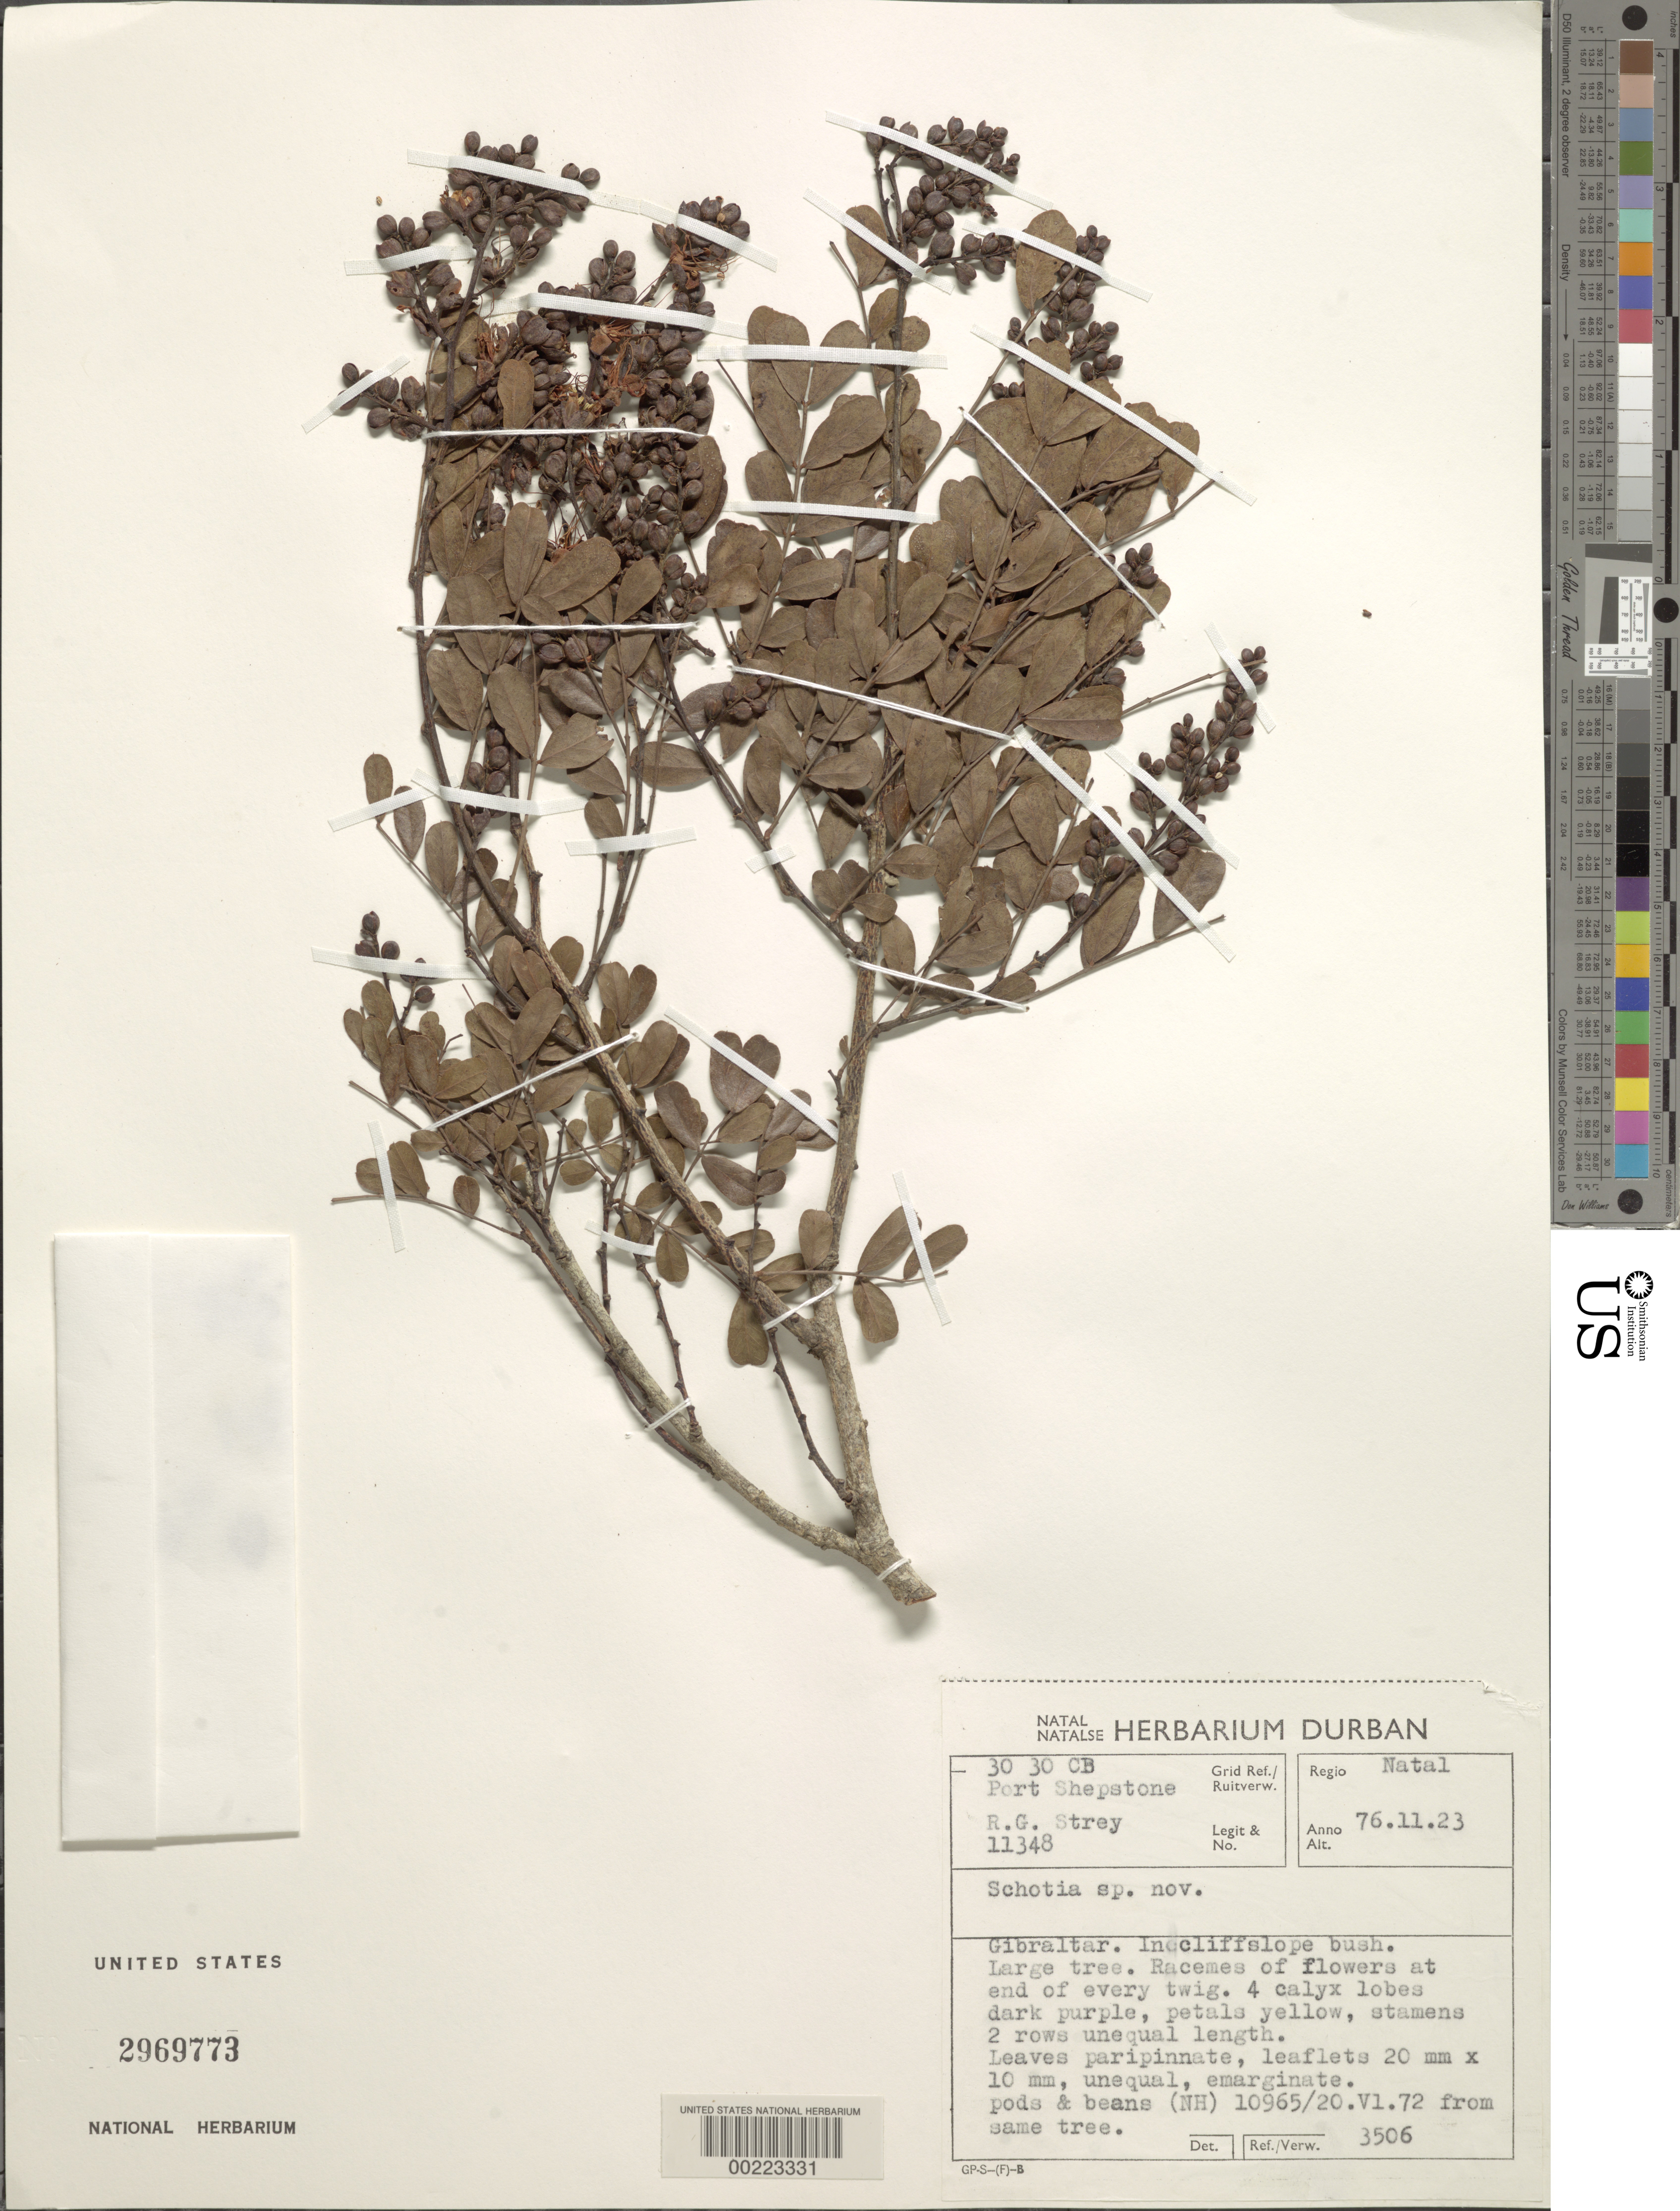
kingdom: Plantae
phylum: Tracheophyta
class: Magnoliopsida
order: Fabales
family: Fabaceae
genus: Schotia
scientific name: Schotia sp.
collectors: R. G. Strey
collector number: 11348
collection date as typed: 23 Nov 1976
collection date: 1976-11-23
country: South Africa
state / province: KwaZulu-Natal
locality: Gibraltar. Port Shepstone.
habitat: In cliff slope bush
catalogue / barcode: US 2969773